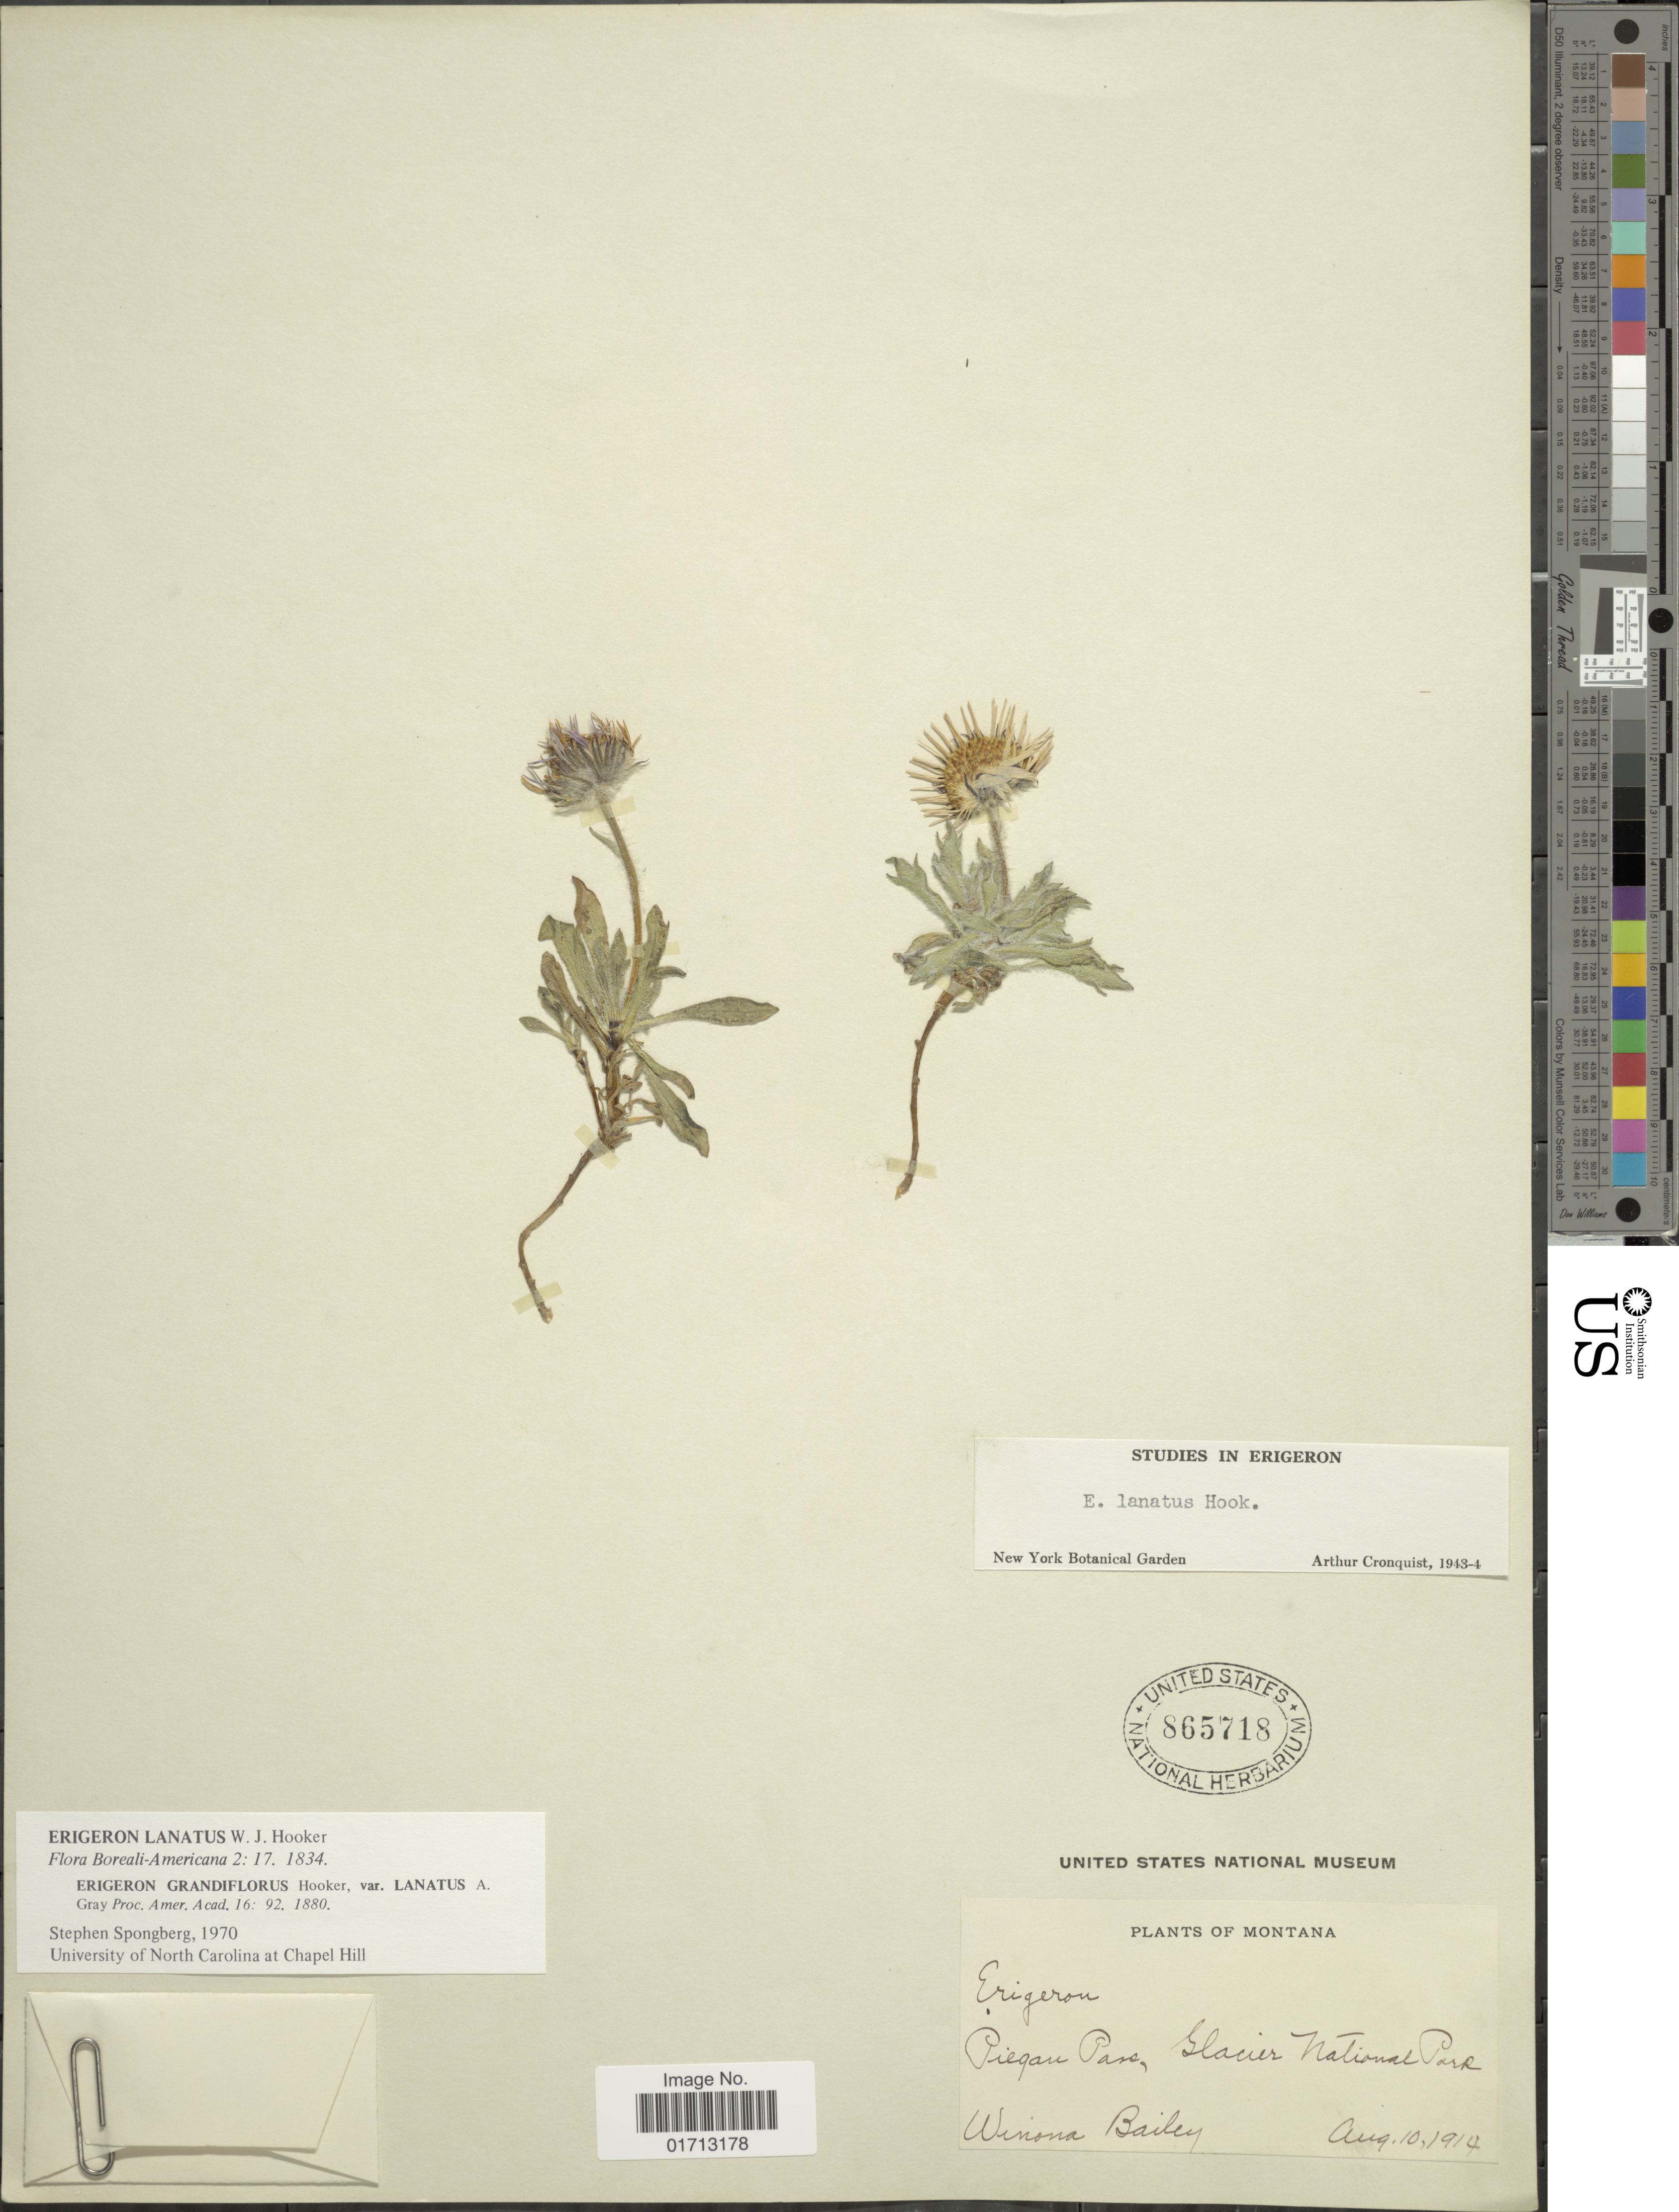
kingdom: Plantae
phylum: Tracheophyta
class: Magnoliopsida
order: Asterales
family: Asteraceae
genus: Erigeron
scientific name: Erigeron lanatus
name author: Hook.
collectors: W. Bailey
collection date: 1914-08-10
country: United States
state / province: Montana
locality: Piegan Pass, Glacier National Park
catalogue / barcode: US 865718